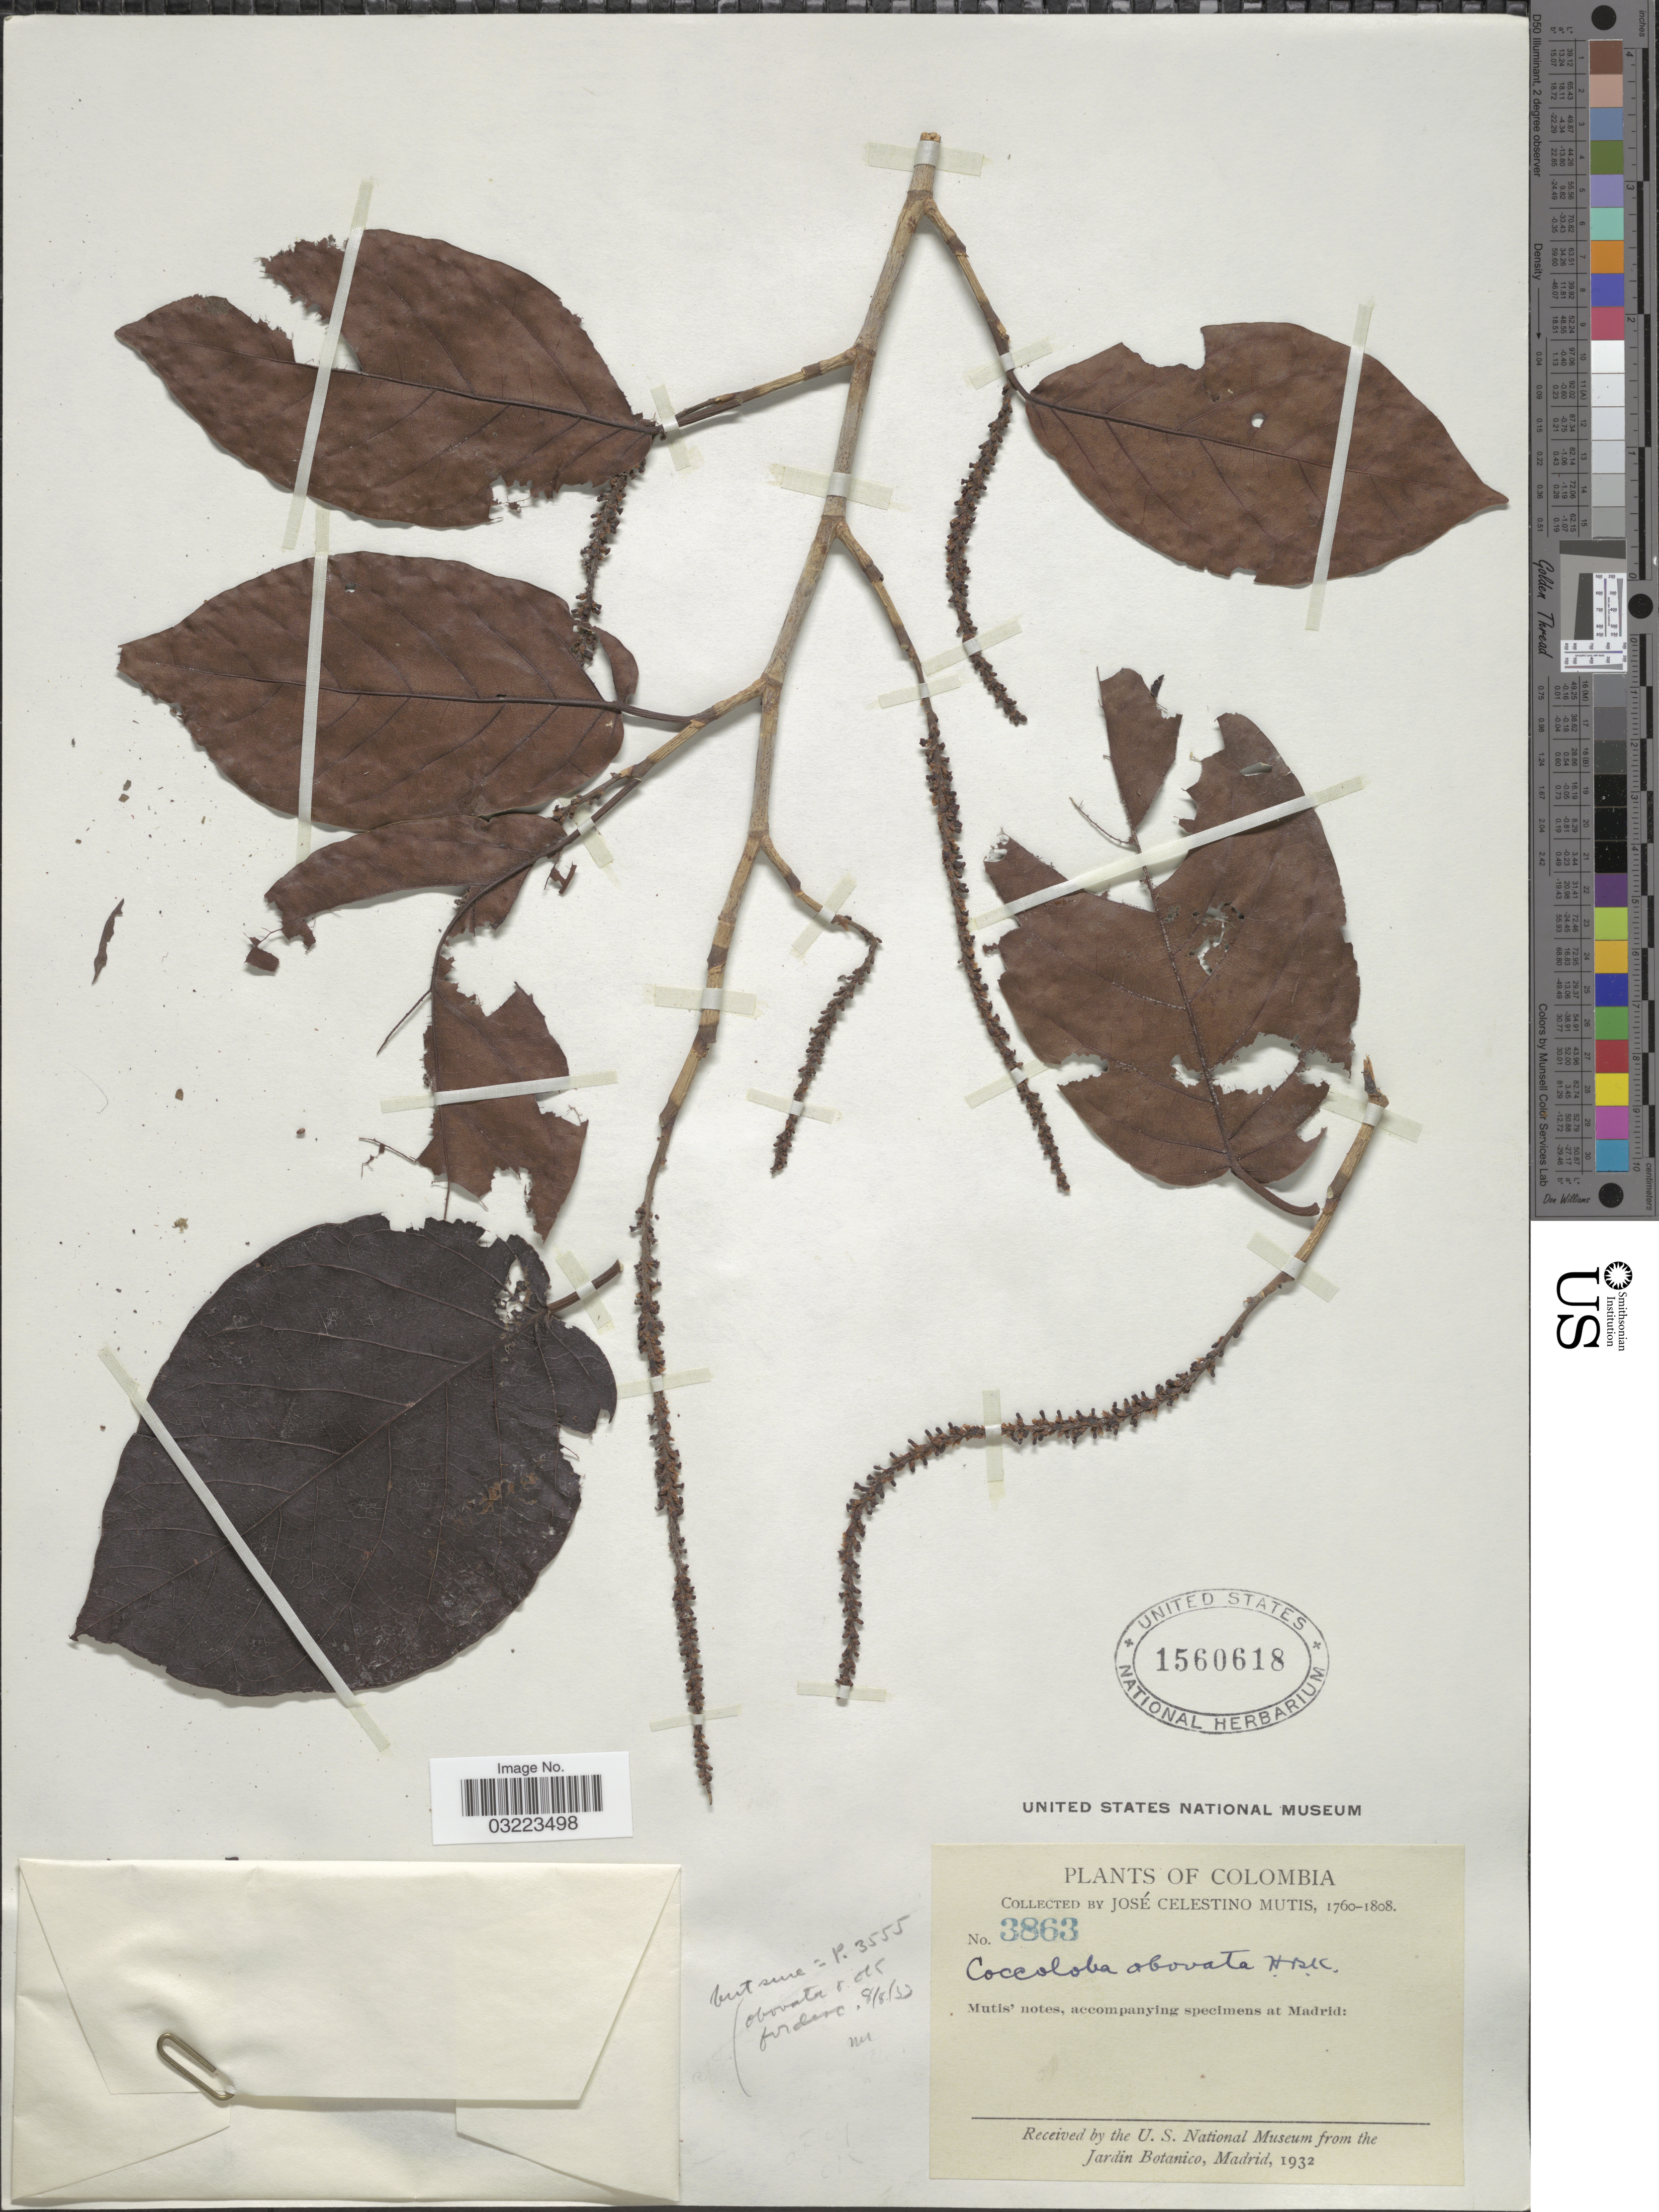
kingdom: Plantae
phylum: Tracheophyta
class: Magnoliopsida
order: Caryophyllales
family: Polygonaceae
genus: Coccoloba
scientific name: Coccoloba obovata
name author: Kunth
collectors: J. C. B. Mutis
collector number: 3863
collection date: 1760/1808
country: Colombia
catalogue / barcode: US 1560618